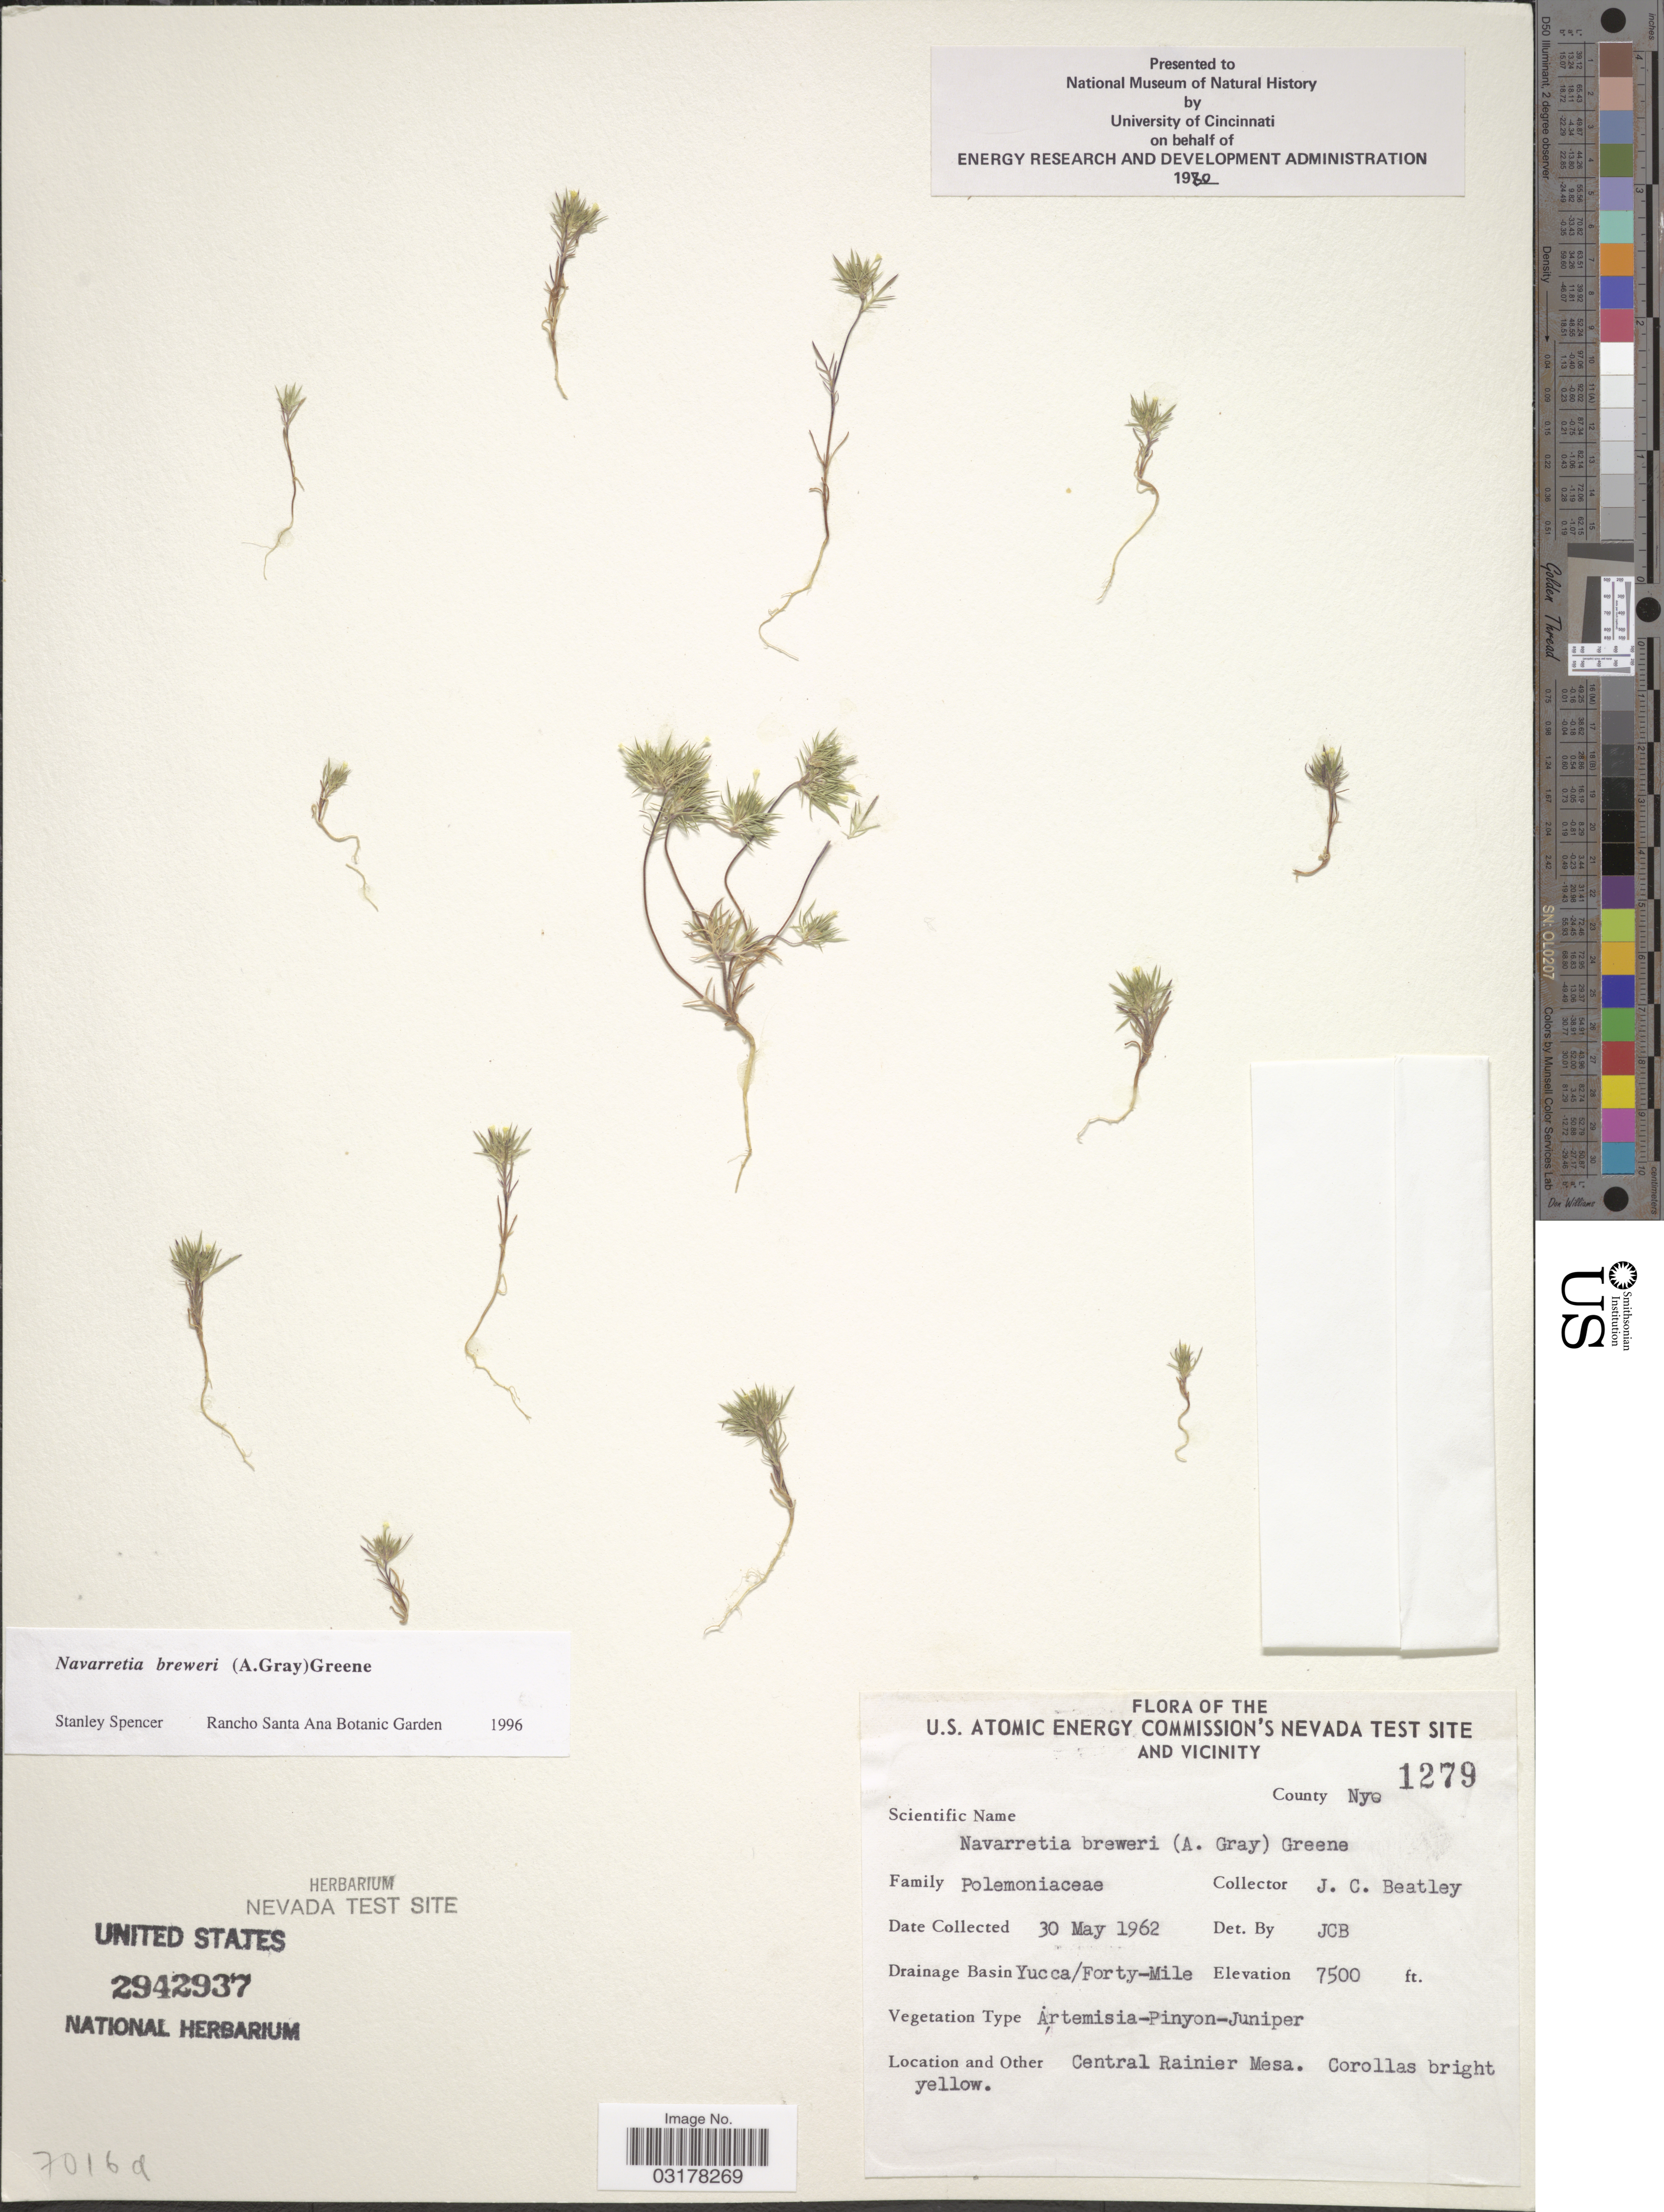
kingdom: Plantae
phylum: Tracheophyta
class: Magnoliopsida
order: Ericales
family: Polemoniaceae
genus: Navarretia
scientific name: Navarretia breweri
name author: (A. Gray) Greene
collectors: J. C. Beatley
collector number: Nye1279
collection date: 1962-05-30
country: United States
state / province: Nevada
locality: U. S. Atomic Energy Commission's Nevada Test Site and vicinity. County Nye. Drainage Basin Yucca/ Forty-Mile. Central Rainier Mesa.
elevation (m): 2286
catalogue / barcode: US 2942937